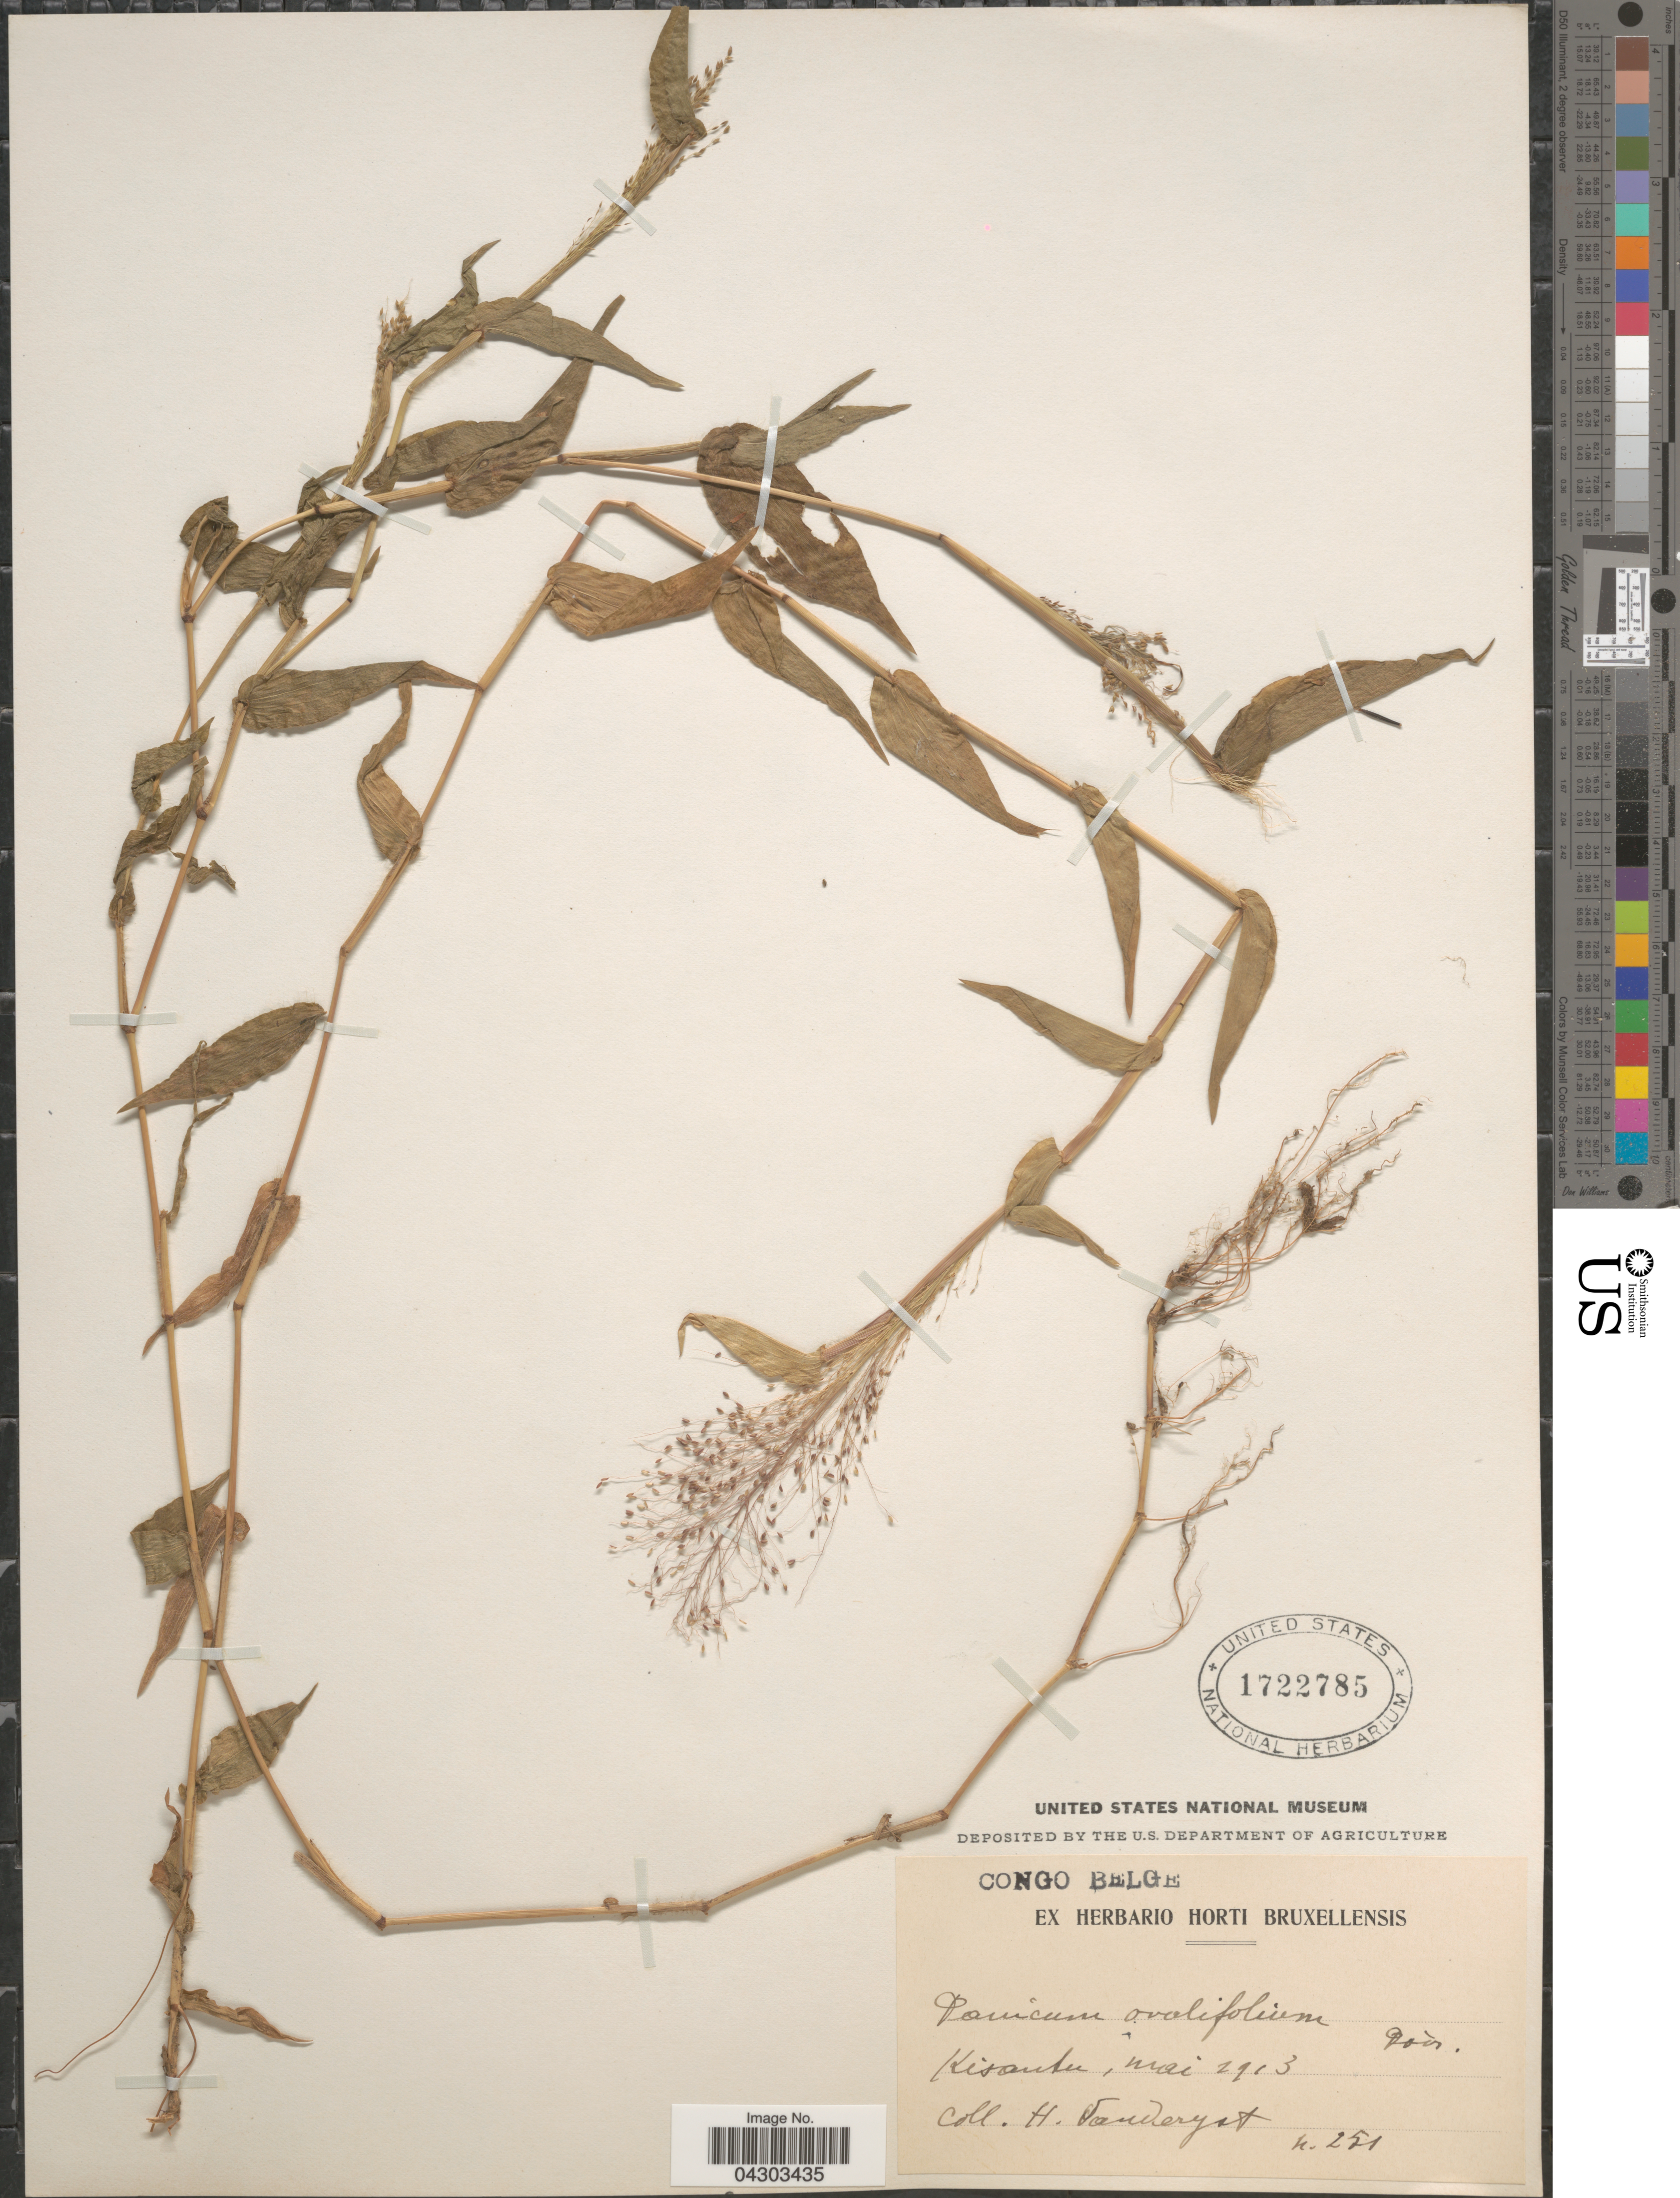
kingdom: Plantae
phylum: Tracheophyta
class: Liliopsida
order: Poales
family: Poaceae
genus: Panicum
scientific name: Panicum brevifolium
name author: L.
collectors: H. J. R. Vanderyst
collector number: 251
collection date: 1913-05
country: Congo, Democratic Republic of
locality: Congo Belge. Kisantu.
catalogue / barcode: US 1722785